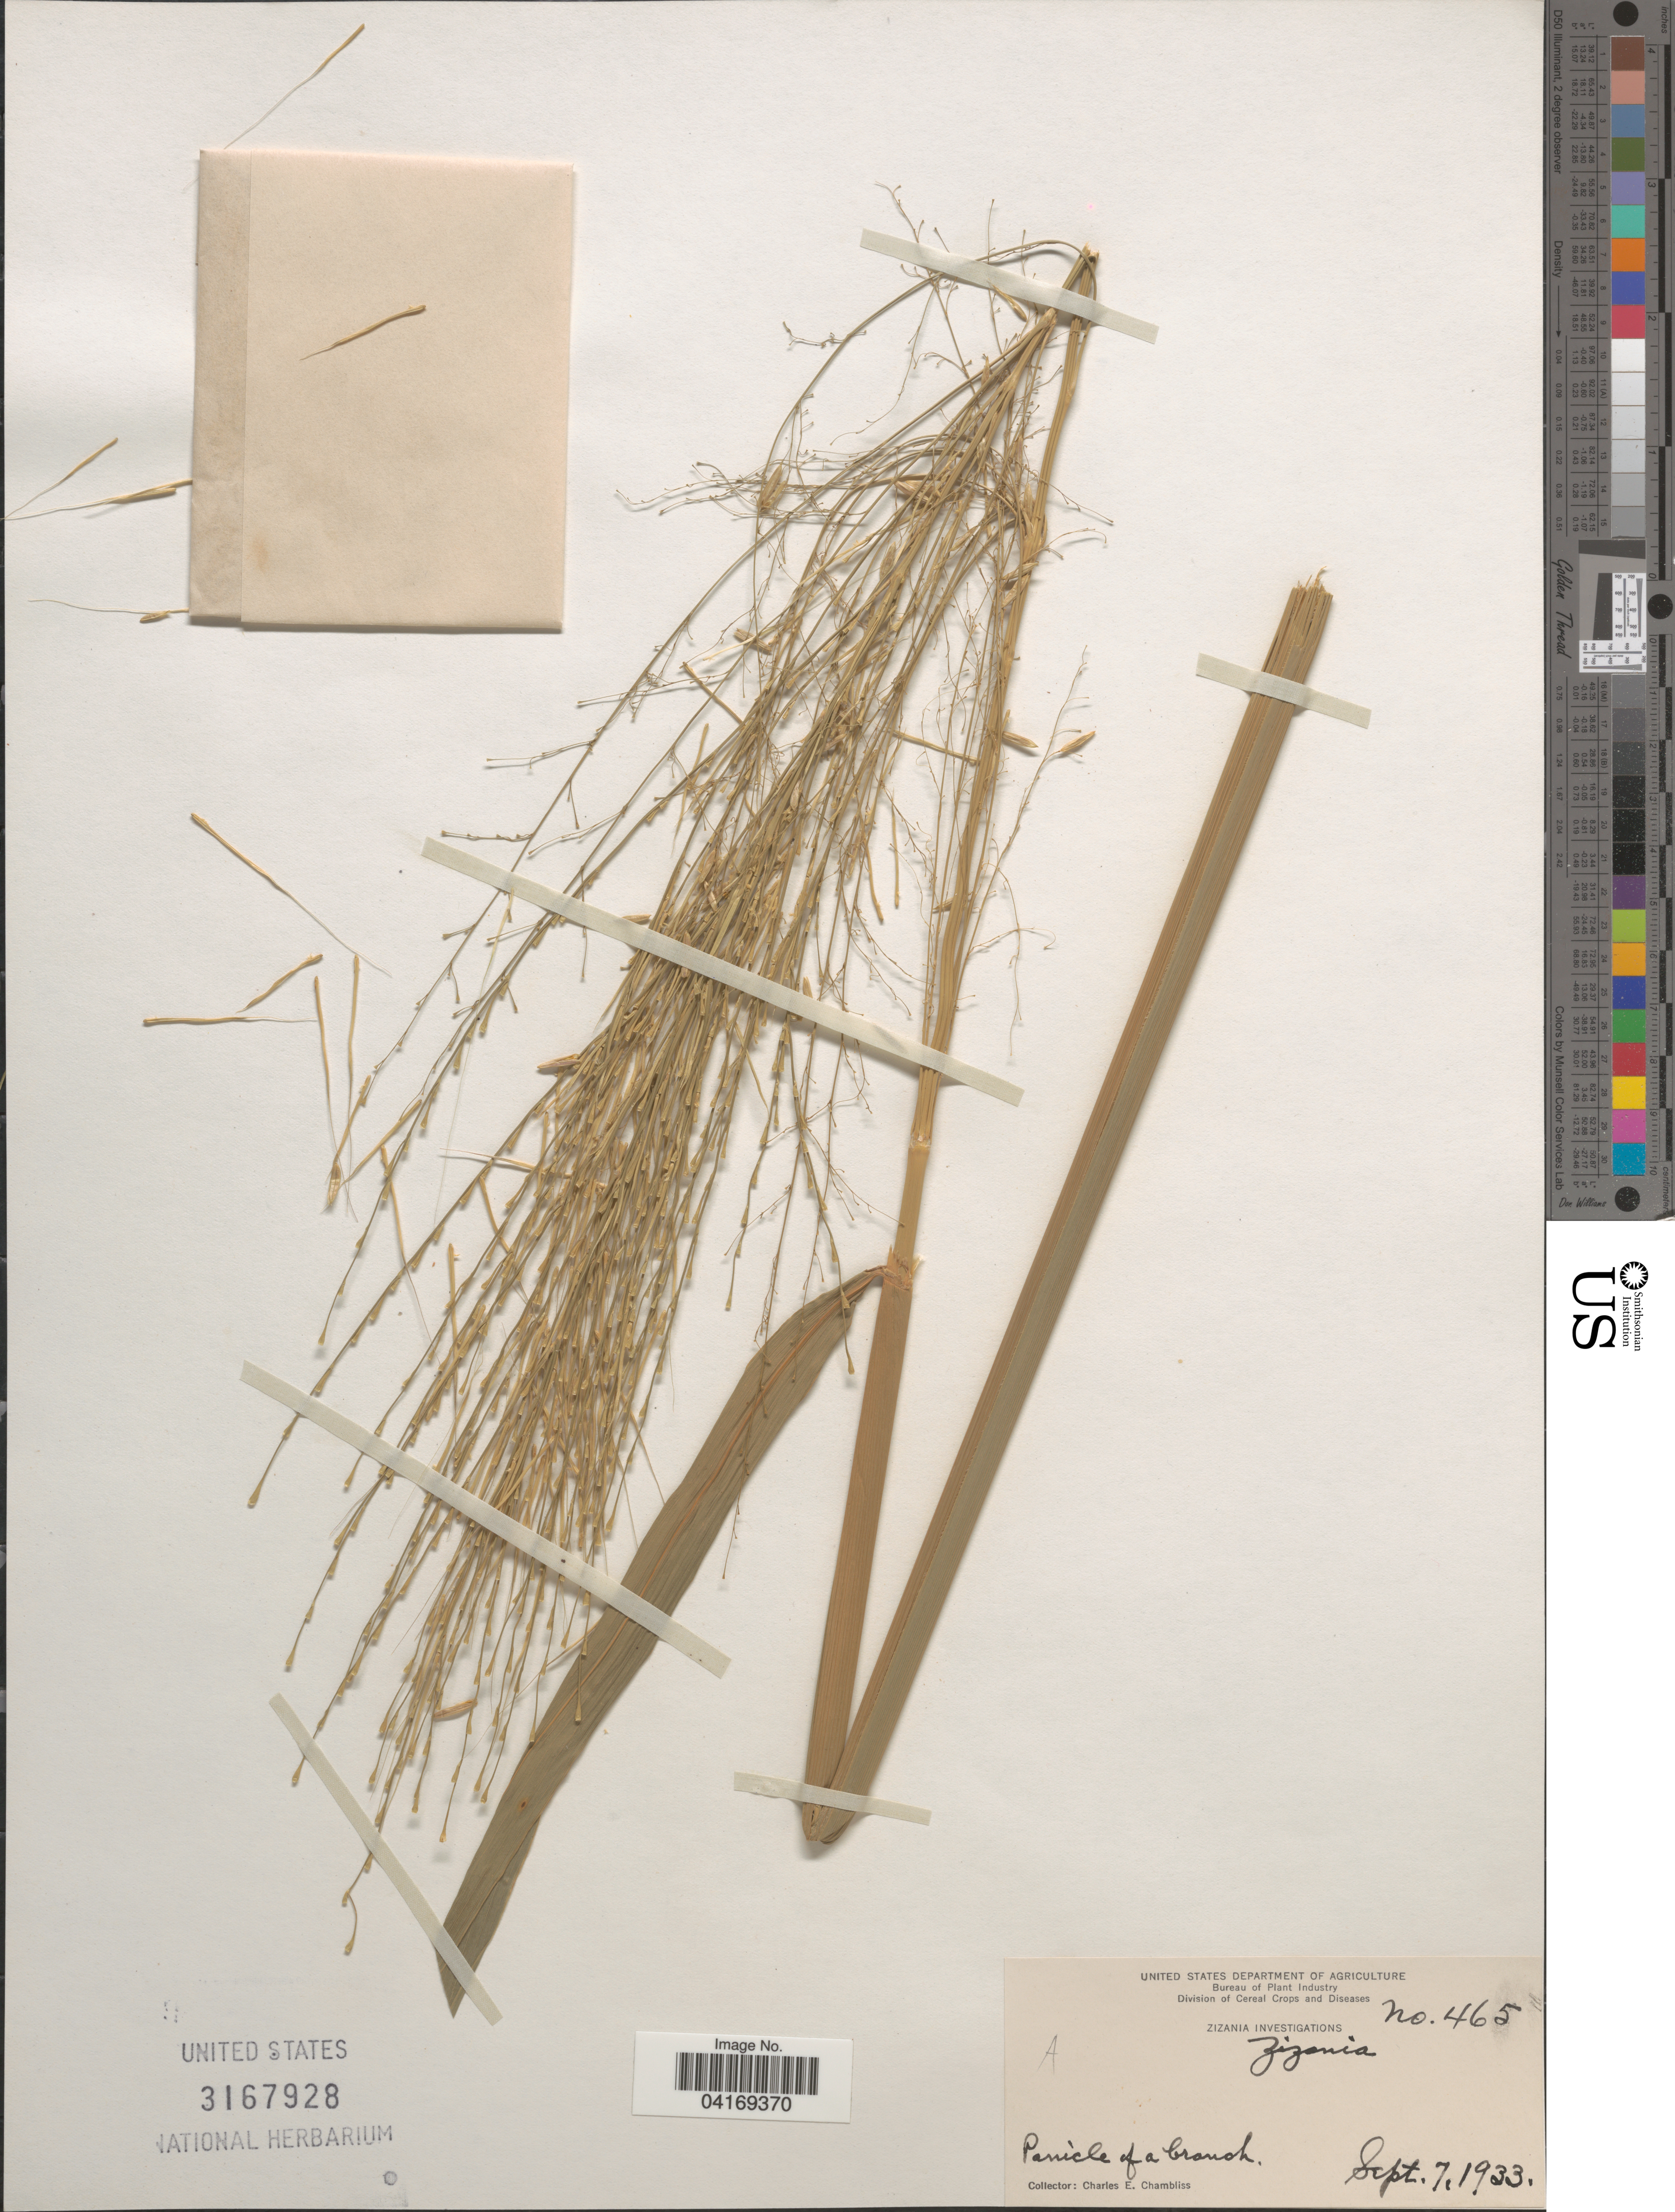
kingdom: Plantae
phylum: Tracheophyta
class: Liliopsida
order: Poales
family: Poaceae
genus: Zizania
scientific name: Zizania sp.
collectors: C. Chambliss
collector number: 465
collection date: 1933-09-07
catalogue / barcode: US 3167928